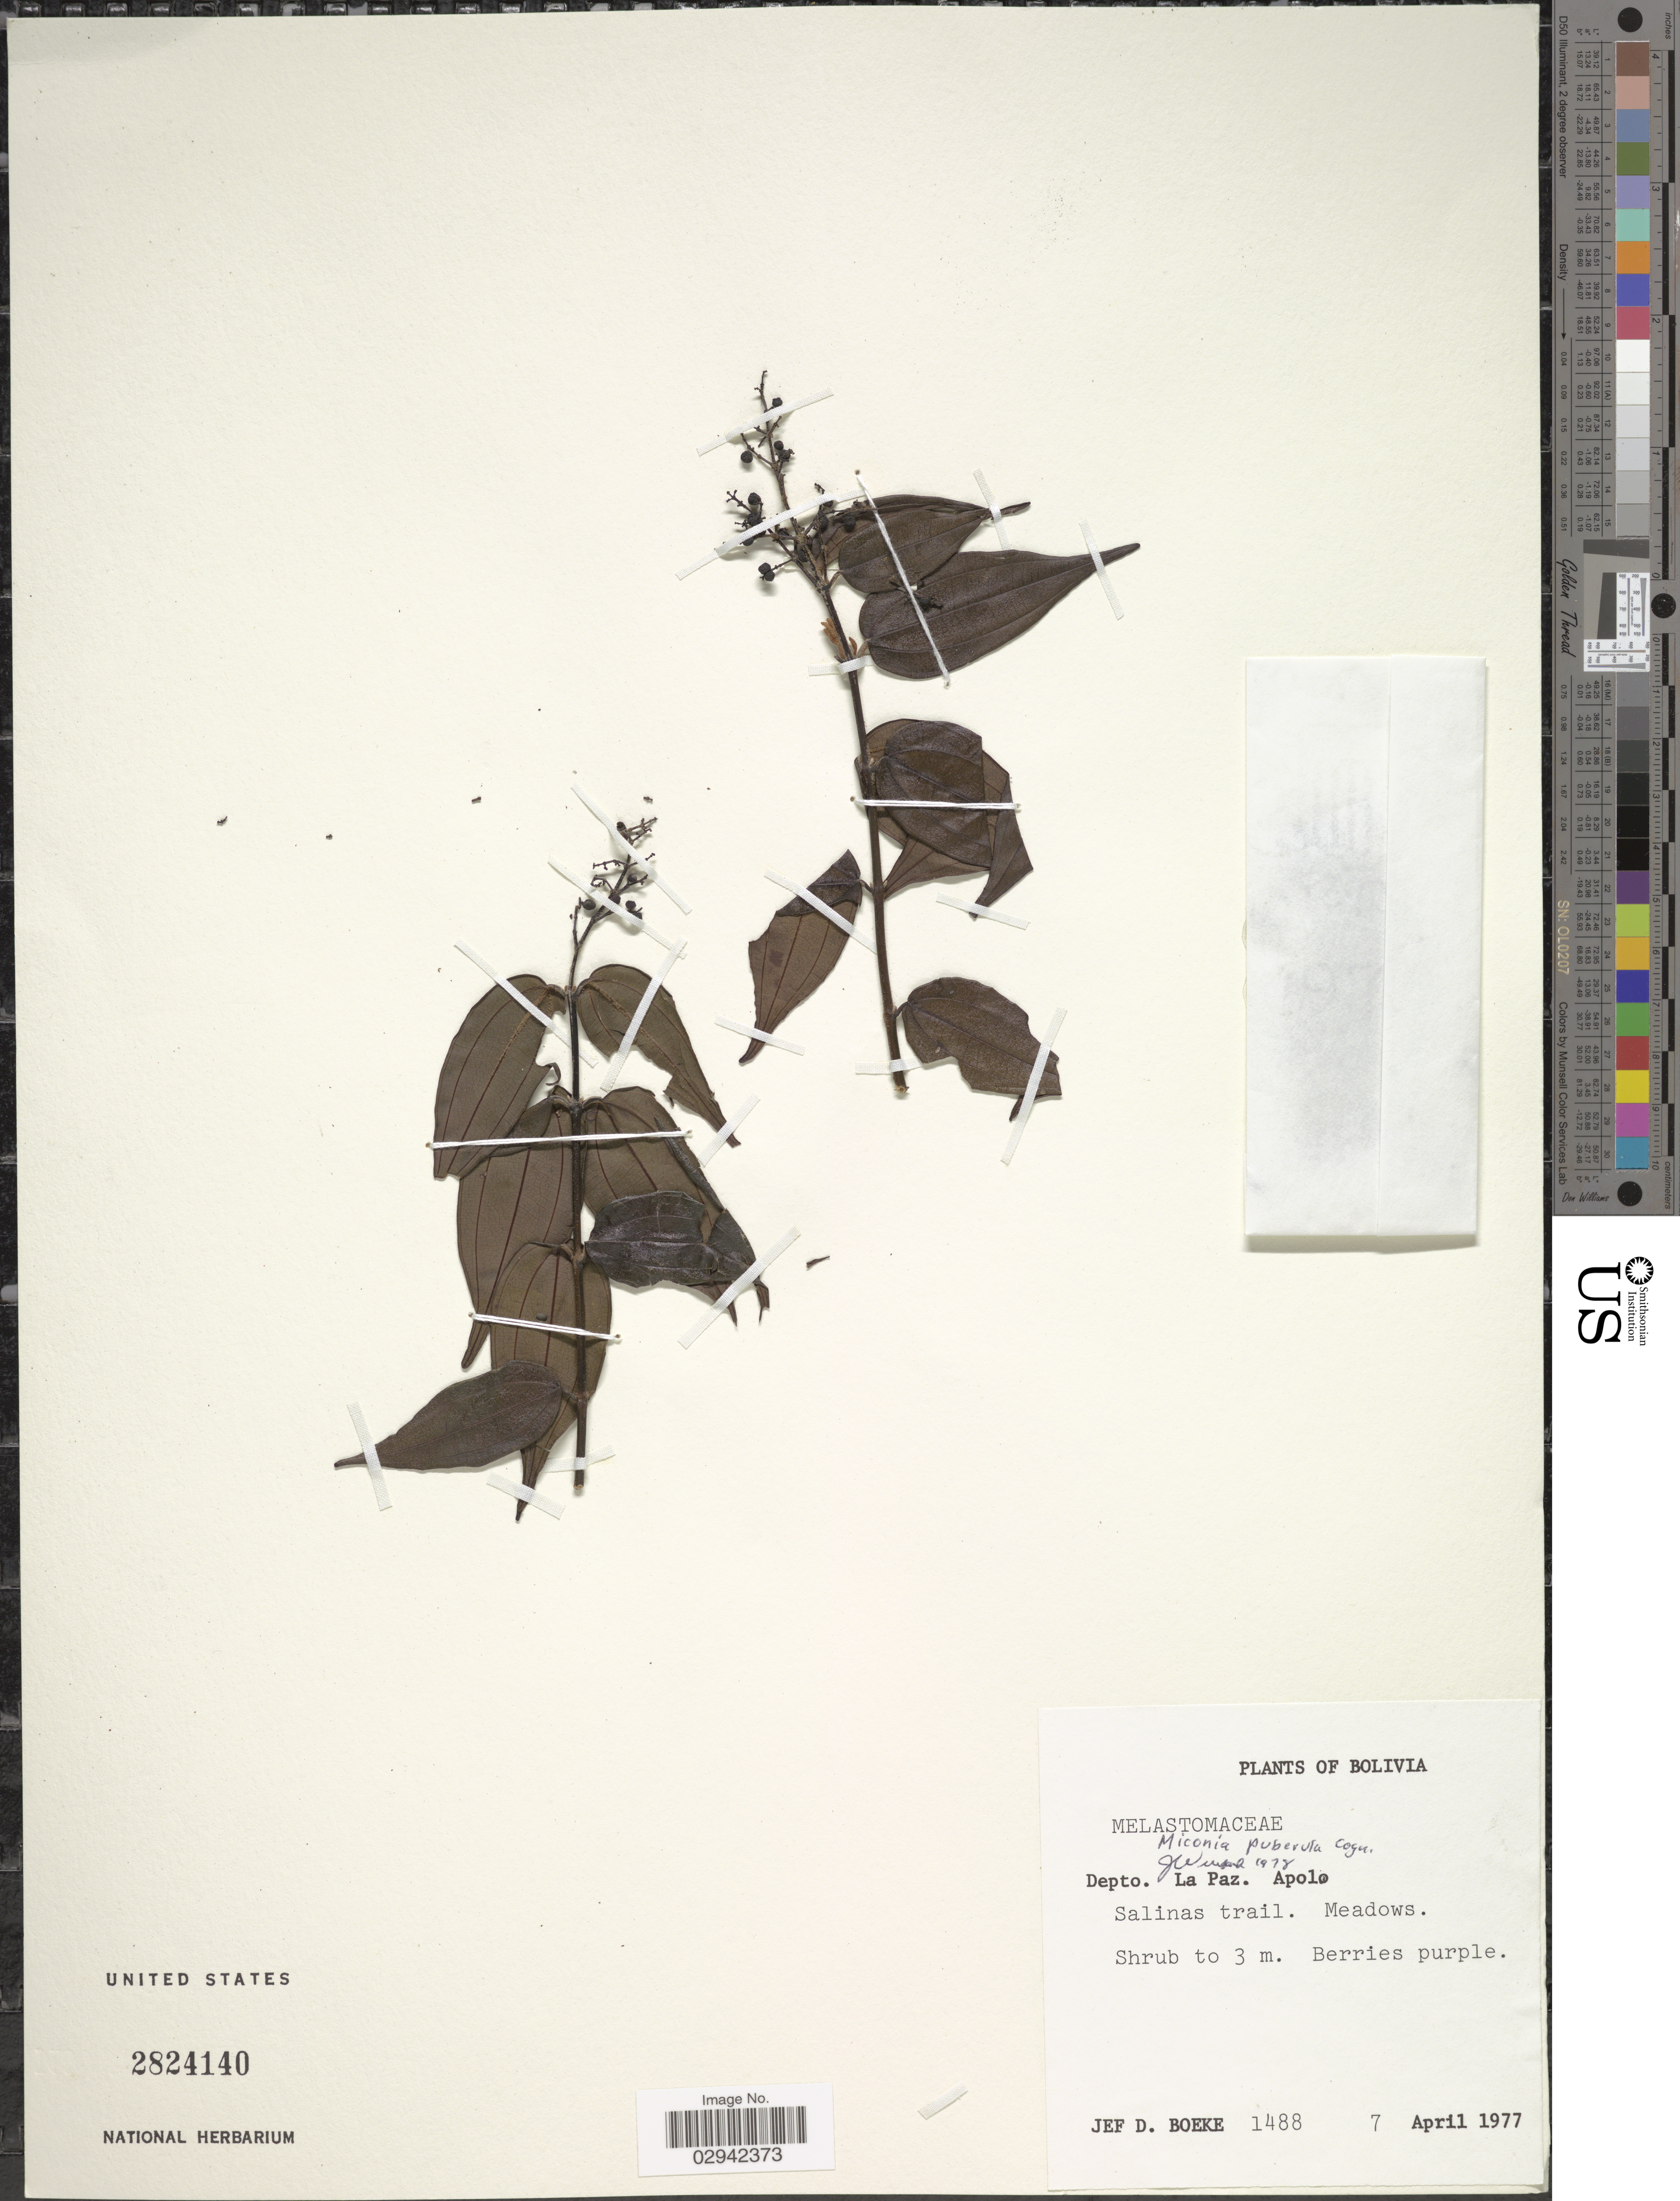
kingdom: Plantae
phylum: Tracheophyta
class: Magnoliopsida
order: Myrtales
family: Melastomataceae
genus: Miconia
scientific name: Miconia puberula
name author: Cogn.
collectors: J. Boeke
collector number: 1488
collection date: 1977-04-07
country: Bolivia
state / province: La Paz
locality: Depto. La Paz, Apolo, Salinas trail.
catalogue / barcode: US 2824140